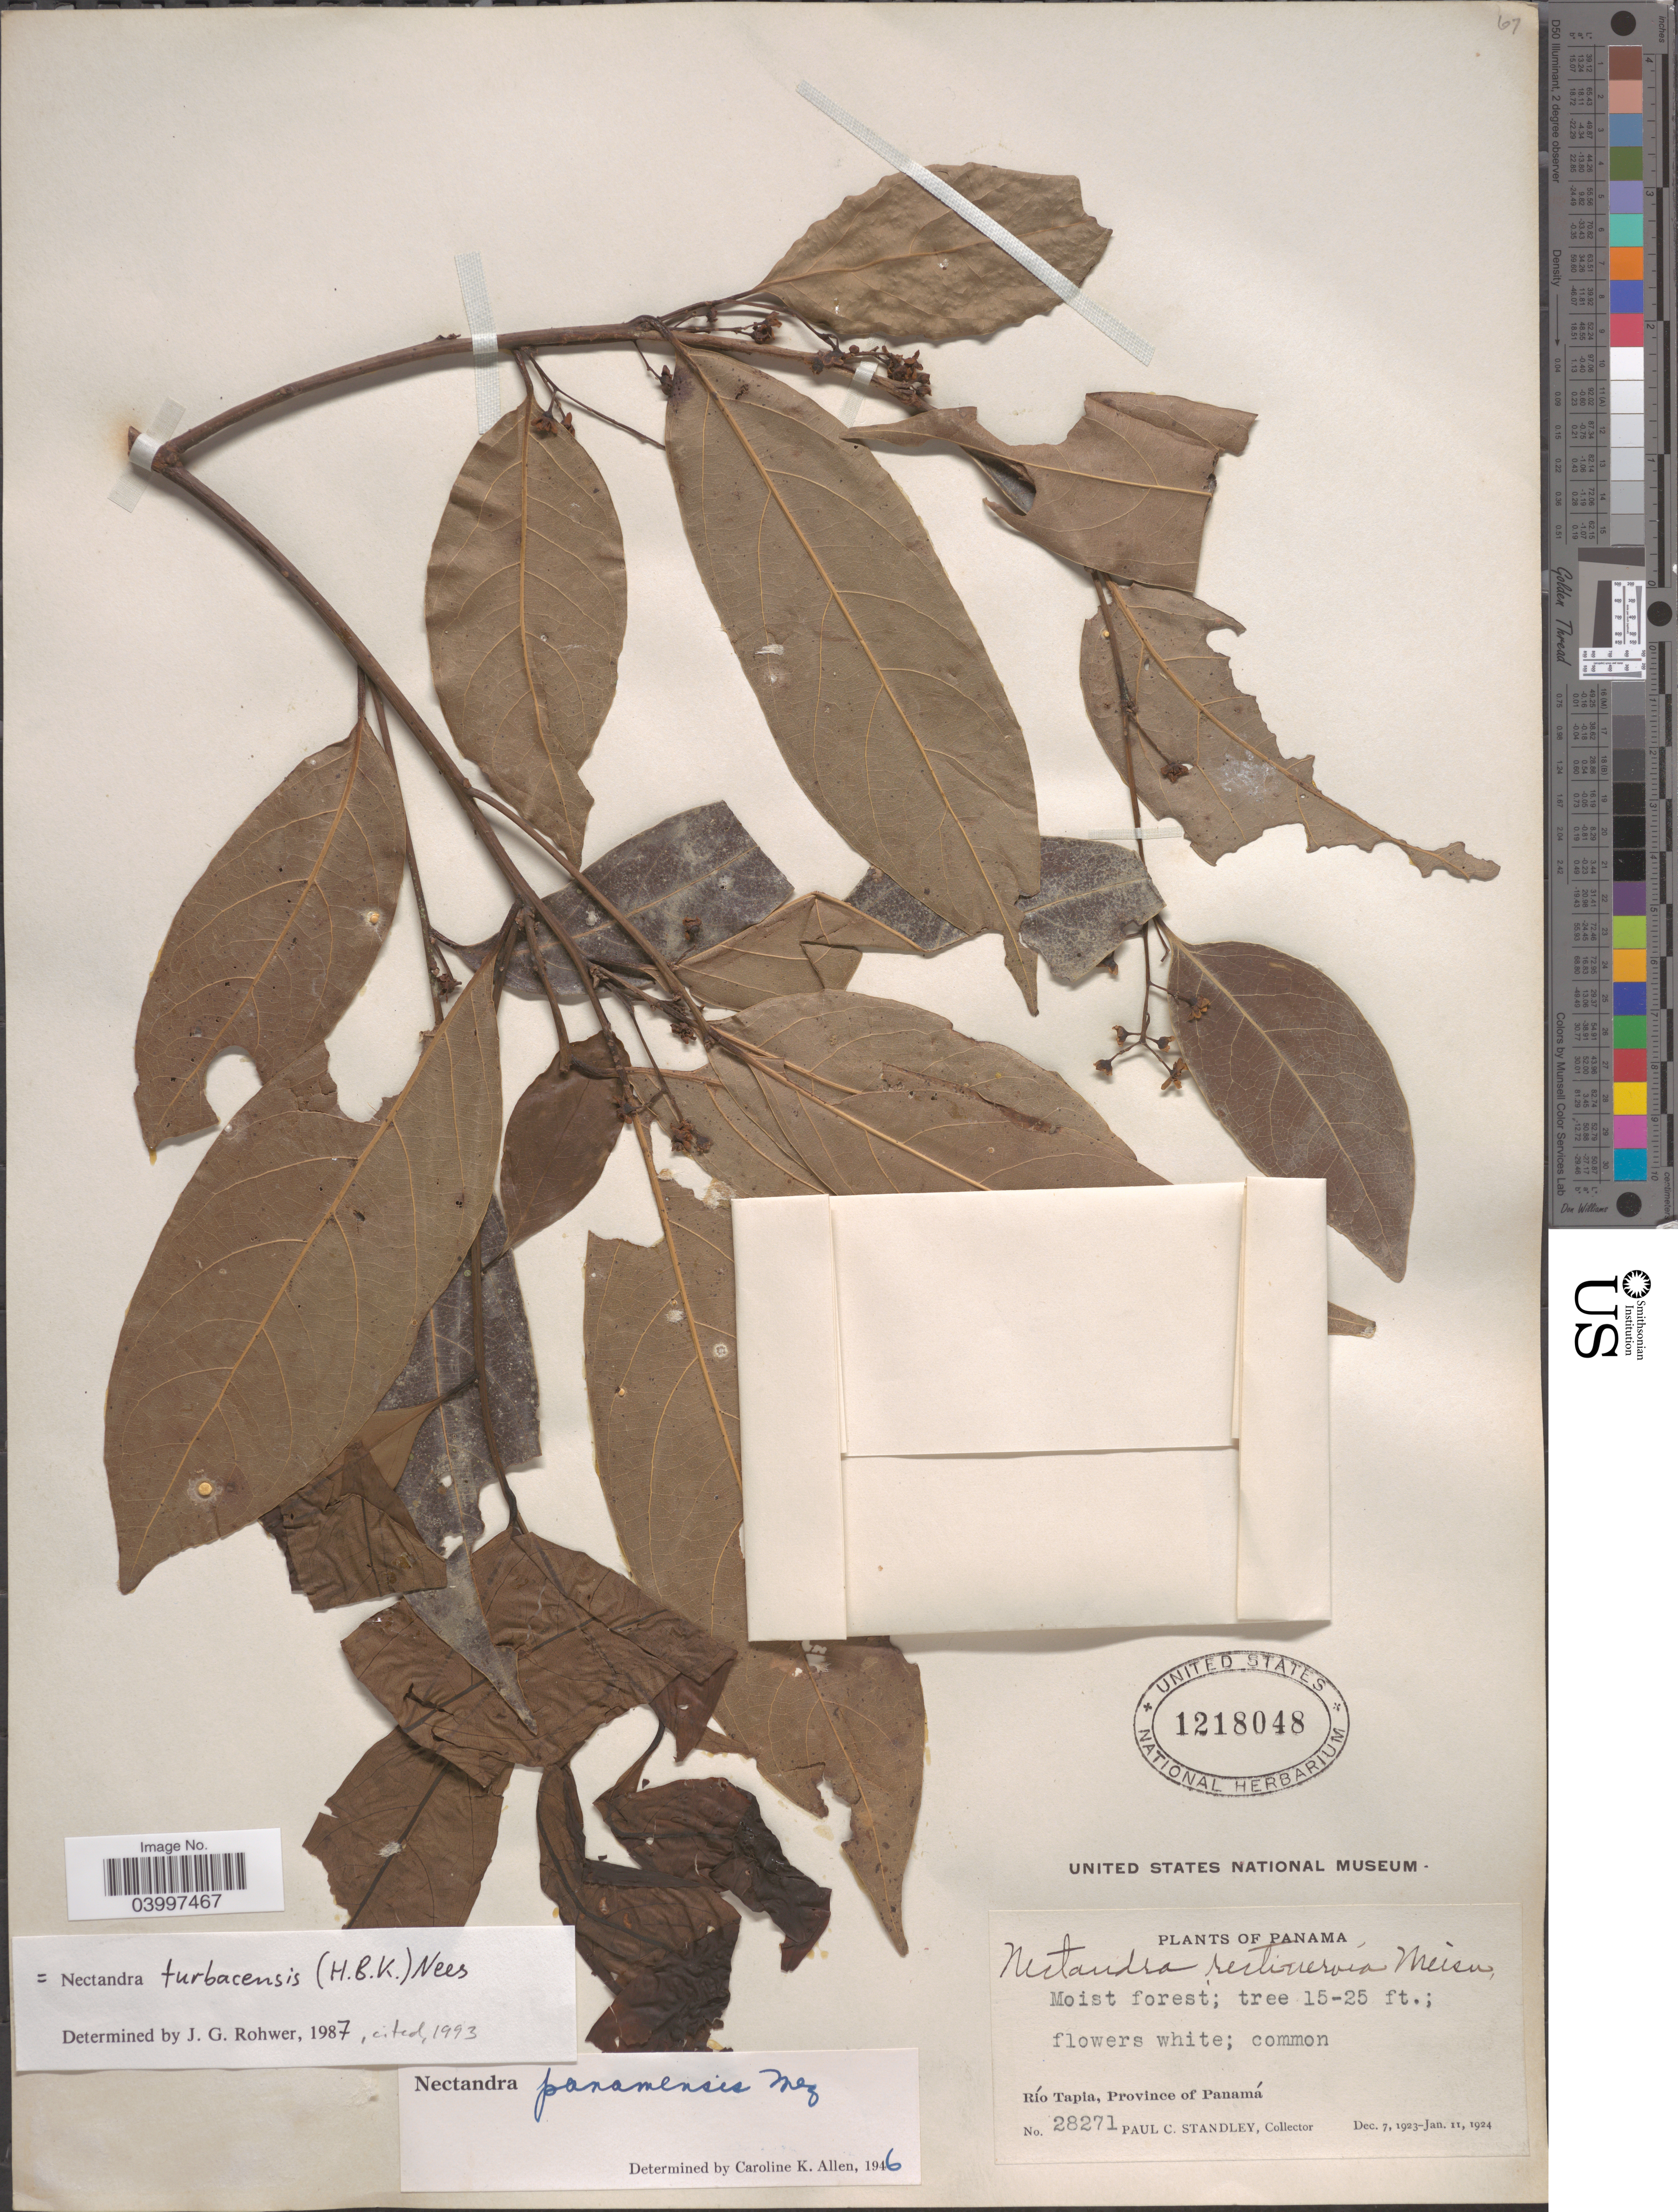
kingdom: Plantae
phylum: Tracheophyta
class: Magnoliopsida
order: Laurales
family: Lauraceae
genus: Nectandra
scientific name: Nectandra turbacensis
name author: (Kunth) Nees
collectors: P. C. Standley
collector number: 28271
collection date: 1923-12-07/1924-01-11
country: Panama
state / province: Panamá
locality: Río Tapia.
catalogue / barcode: US 1218048